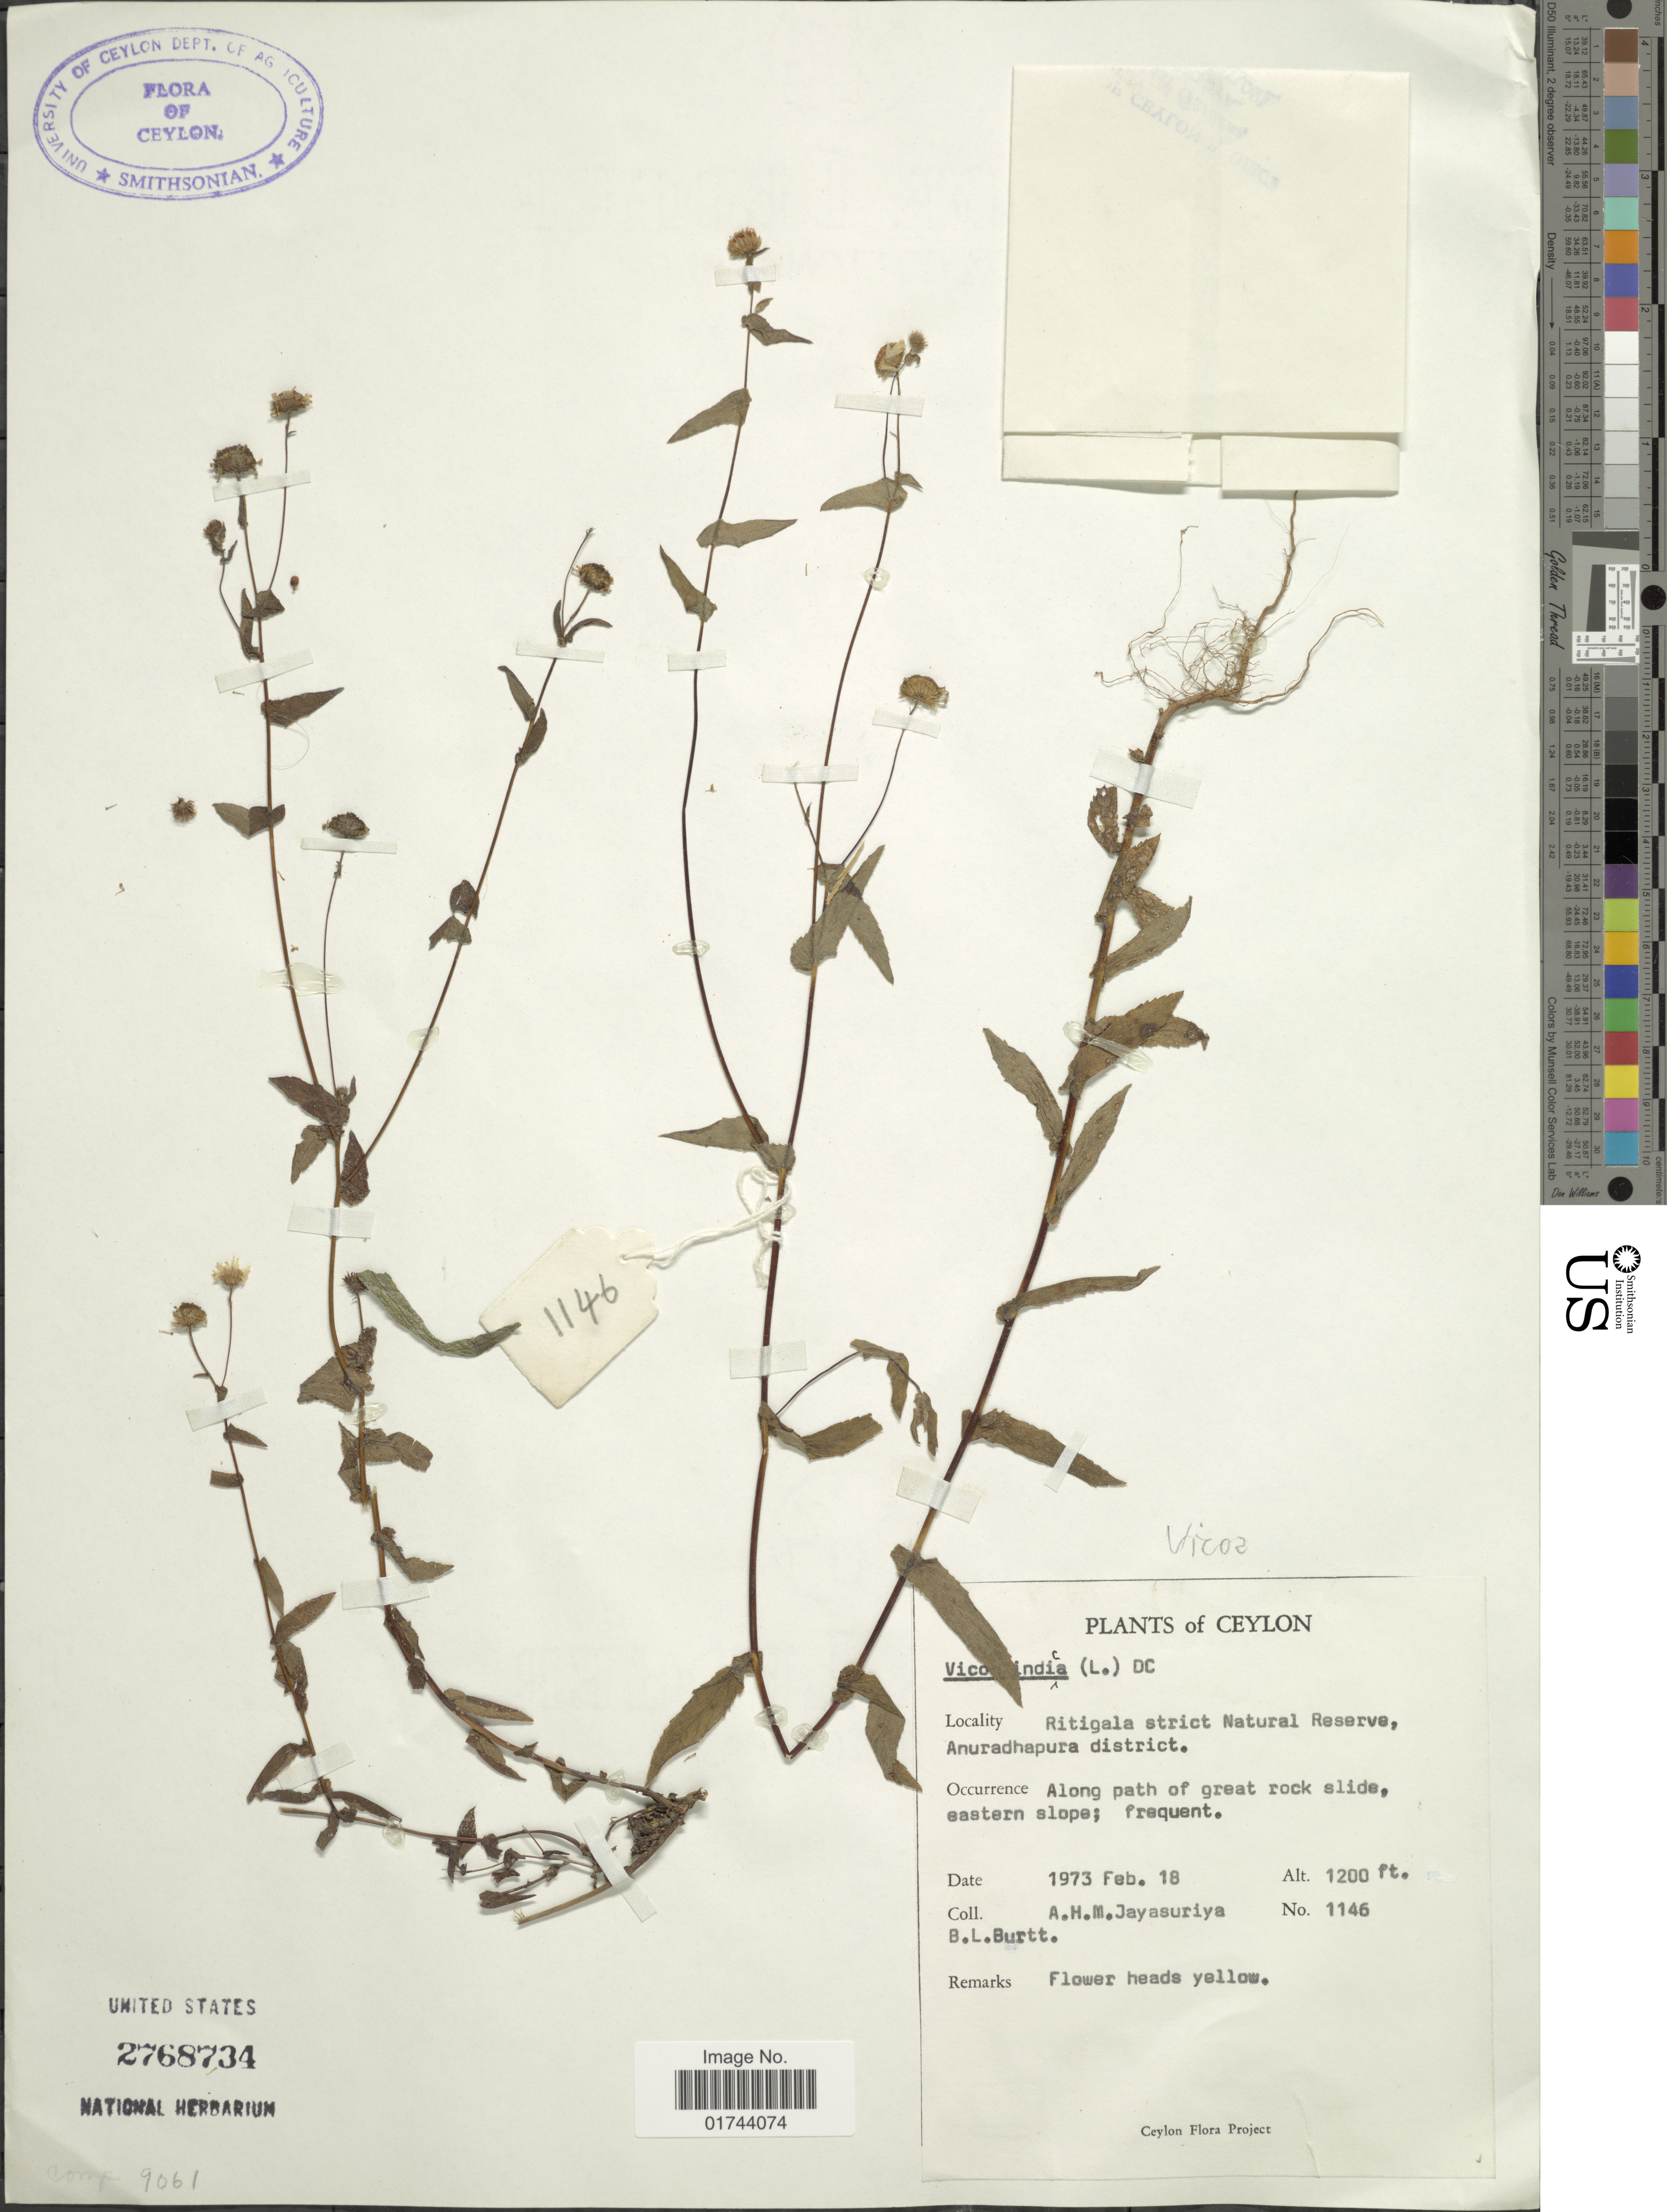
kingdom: Plantae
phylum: Tracheophyta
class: Magnoliopsida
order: Asterales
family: Asteraceae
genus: Inula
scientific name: Inula indica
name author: L.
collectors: A. H. Jayasuriya & B. L. Burtt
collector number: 1146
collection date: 1973-02-18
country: Sri Lanka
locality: Ceylon, Ritigala strict Natural Reserve, Anuradhapura district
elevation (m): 366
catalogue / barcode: US 2768734